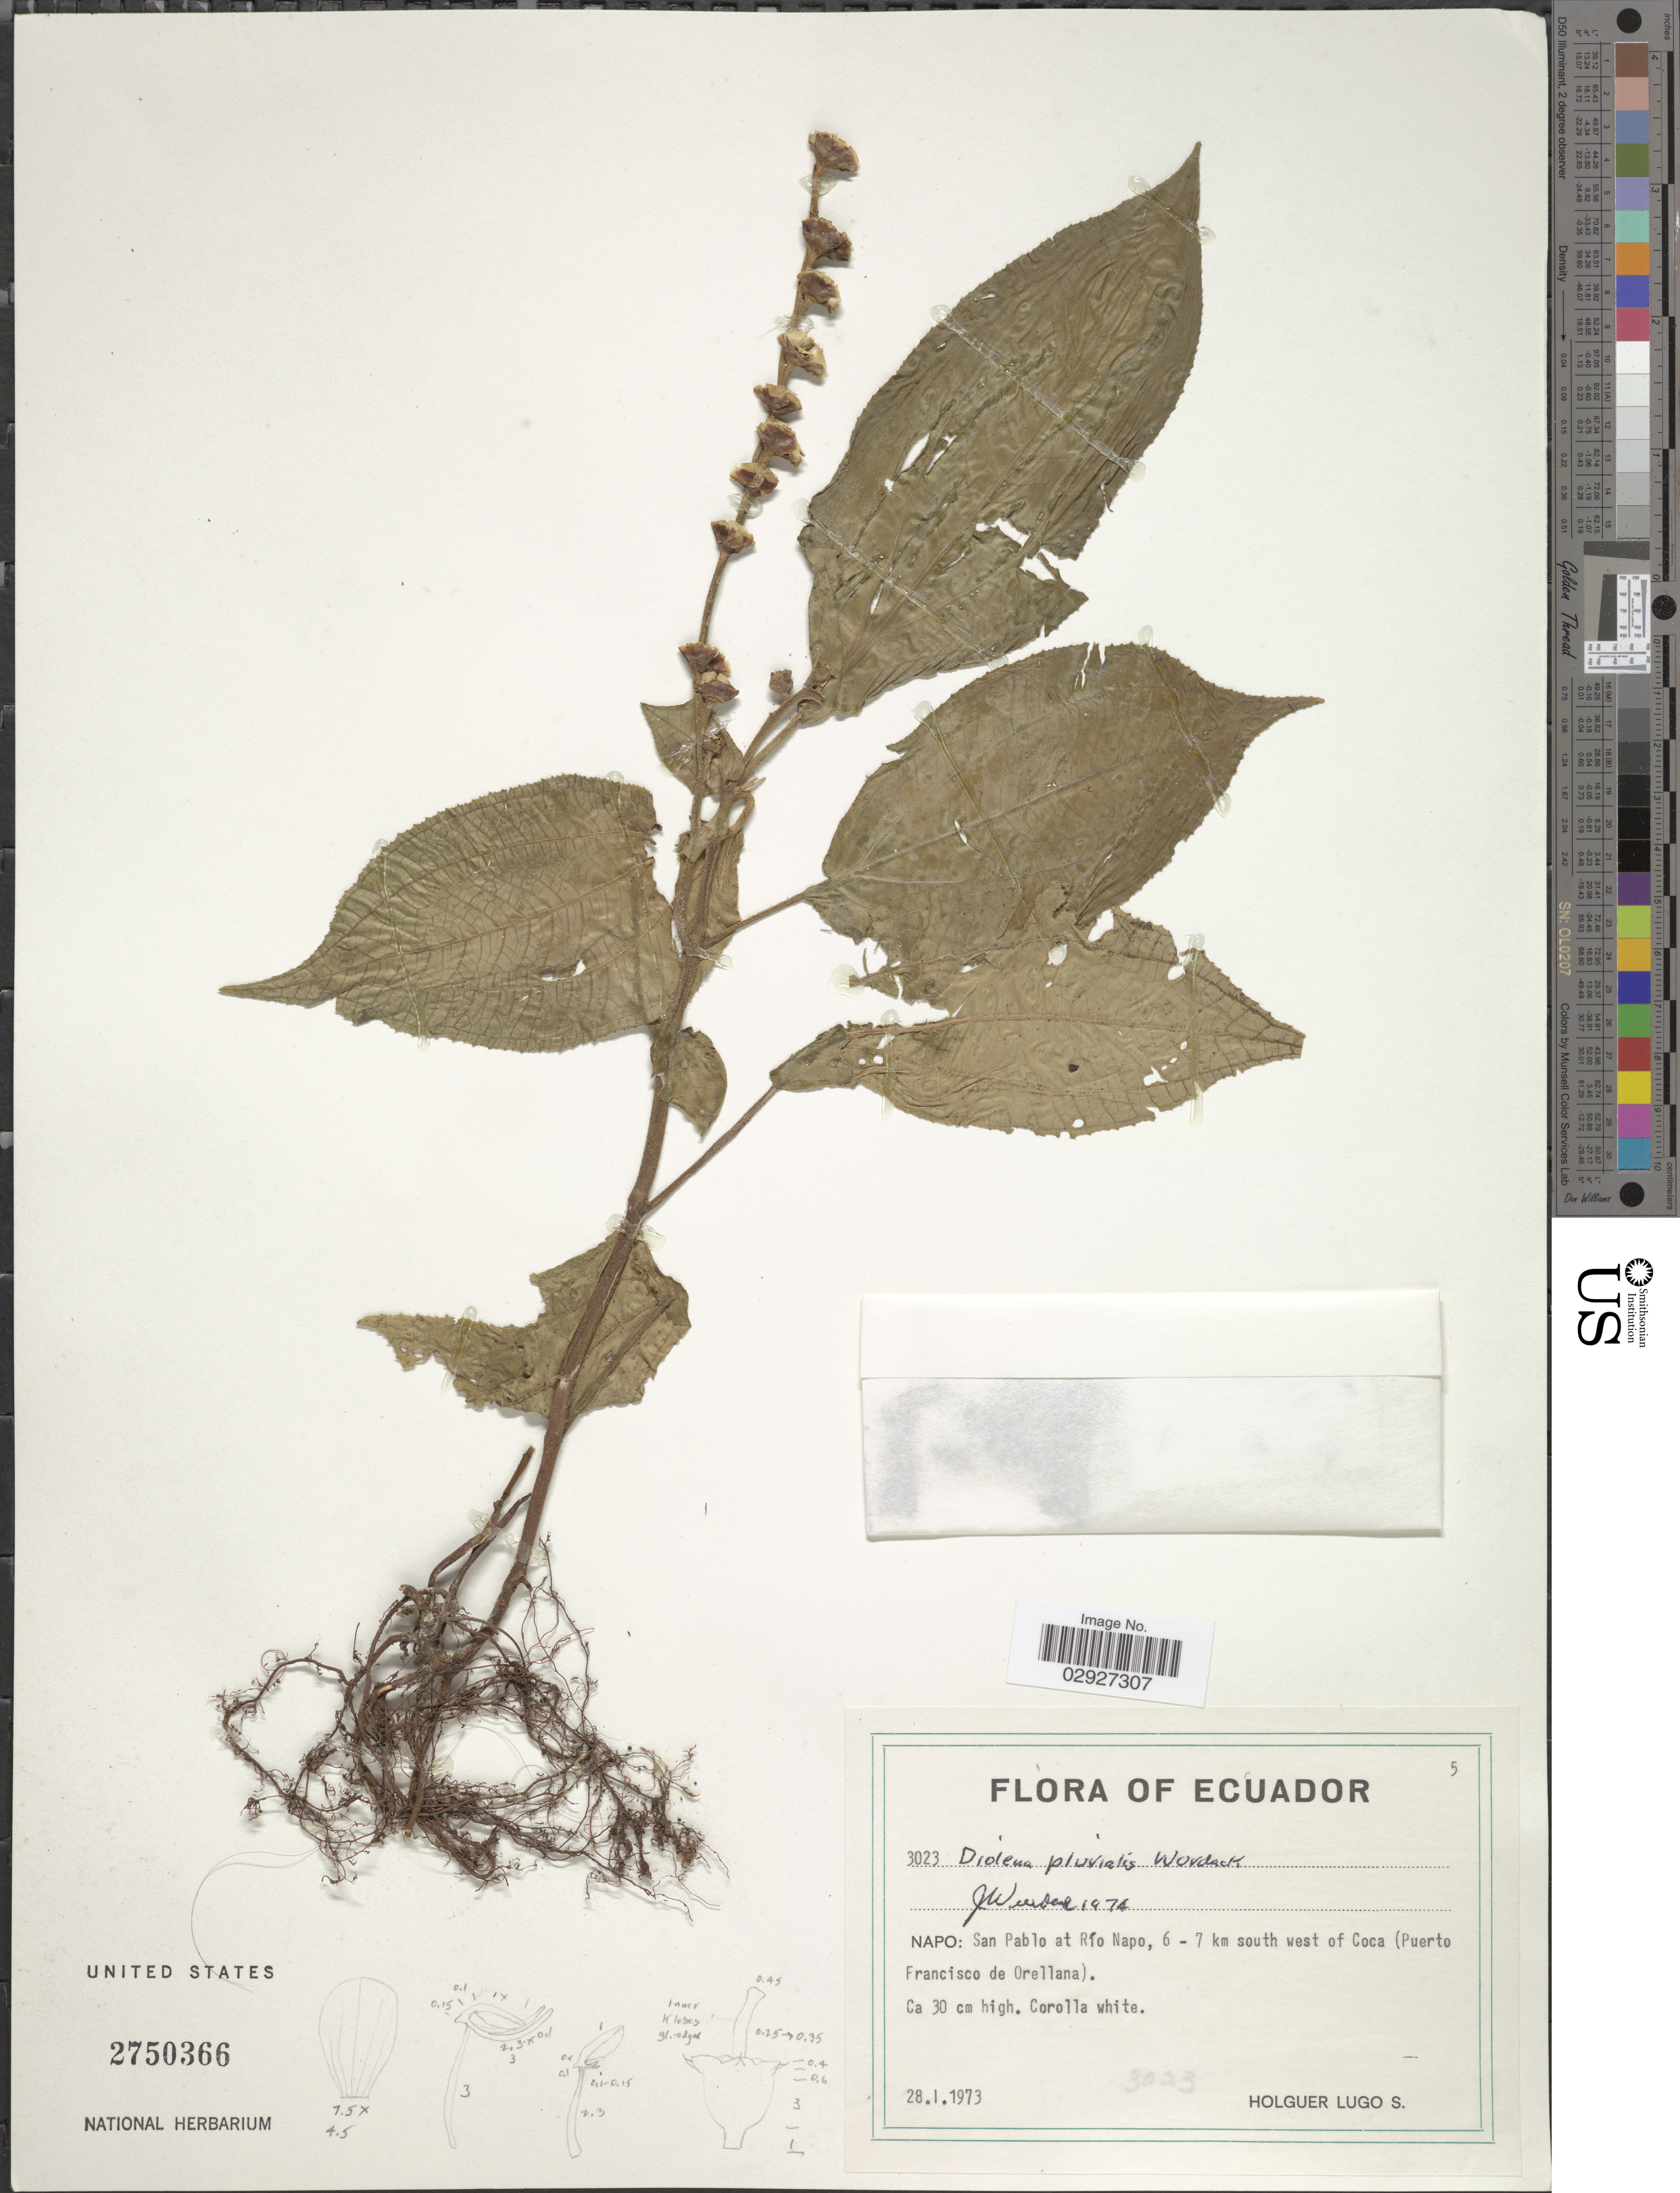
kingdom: Plantae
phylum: Tracheophyta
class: Magnoliopsida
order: Myrtales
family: Melastomataceae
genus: Triolena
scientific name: Triolena pluvialis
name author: (Wurdack) Wurdack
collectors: H. Lugo S.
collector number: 3023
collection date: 1973-01-28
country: Ecuador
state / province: Napo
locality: Napo: San Pablo at Río Napo, 6-7 km south west of Coca (Puerto Francisco de Orellana).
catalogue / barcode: US 2750366